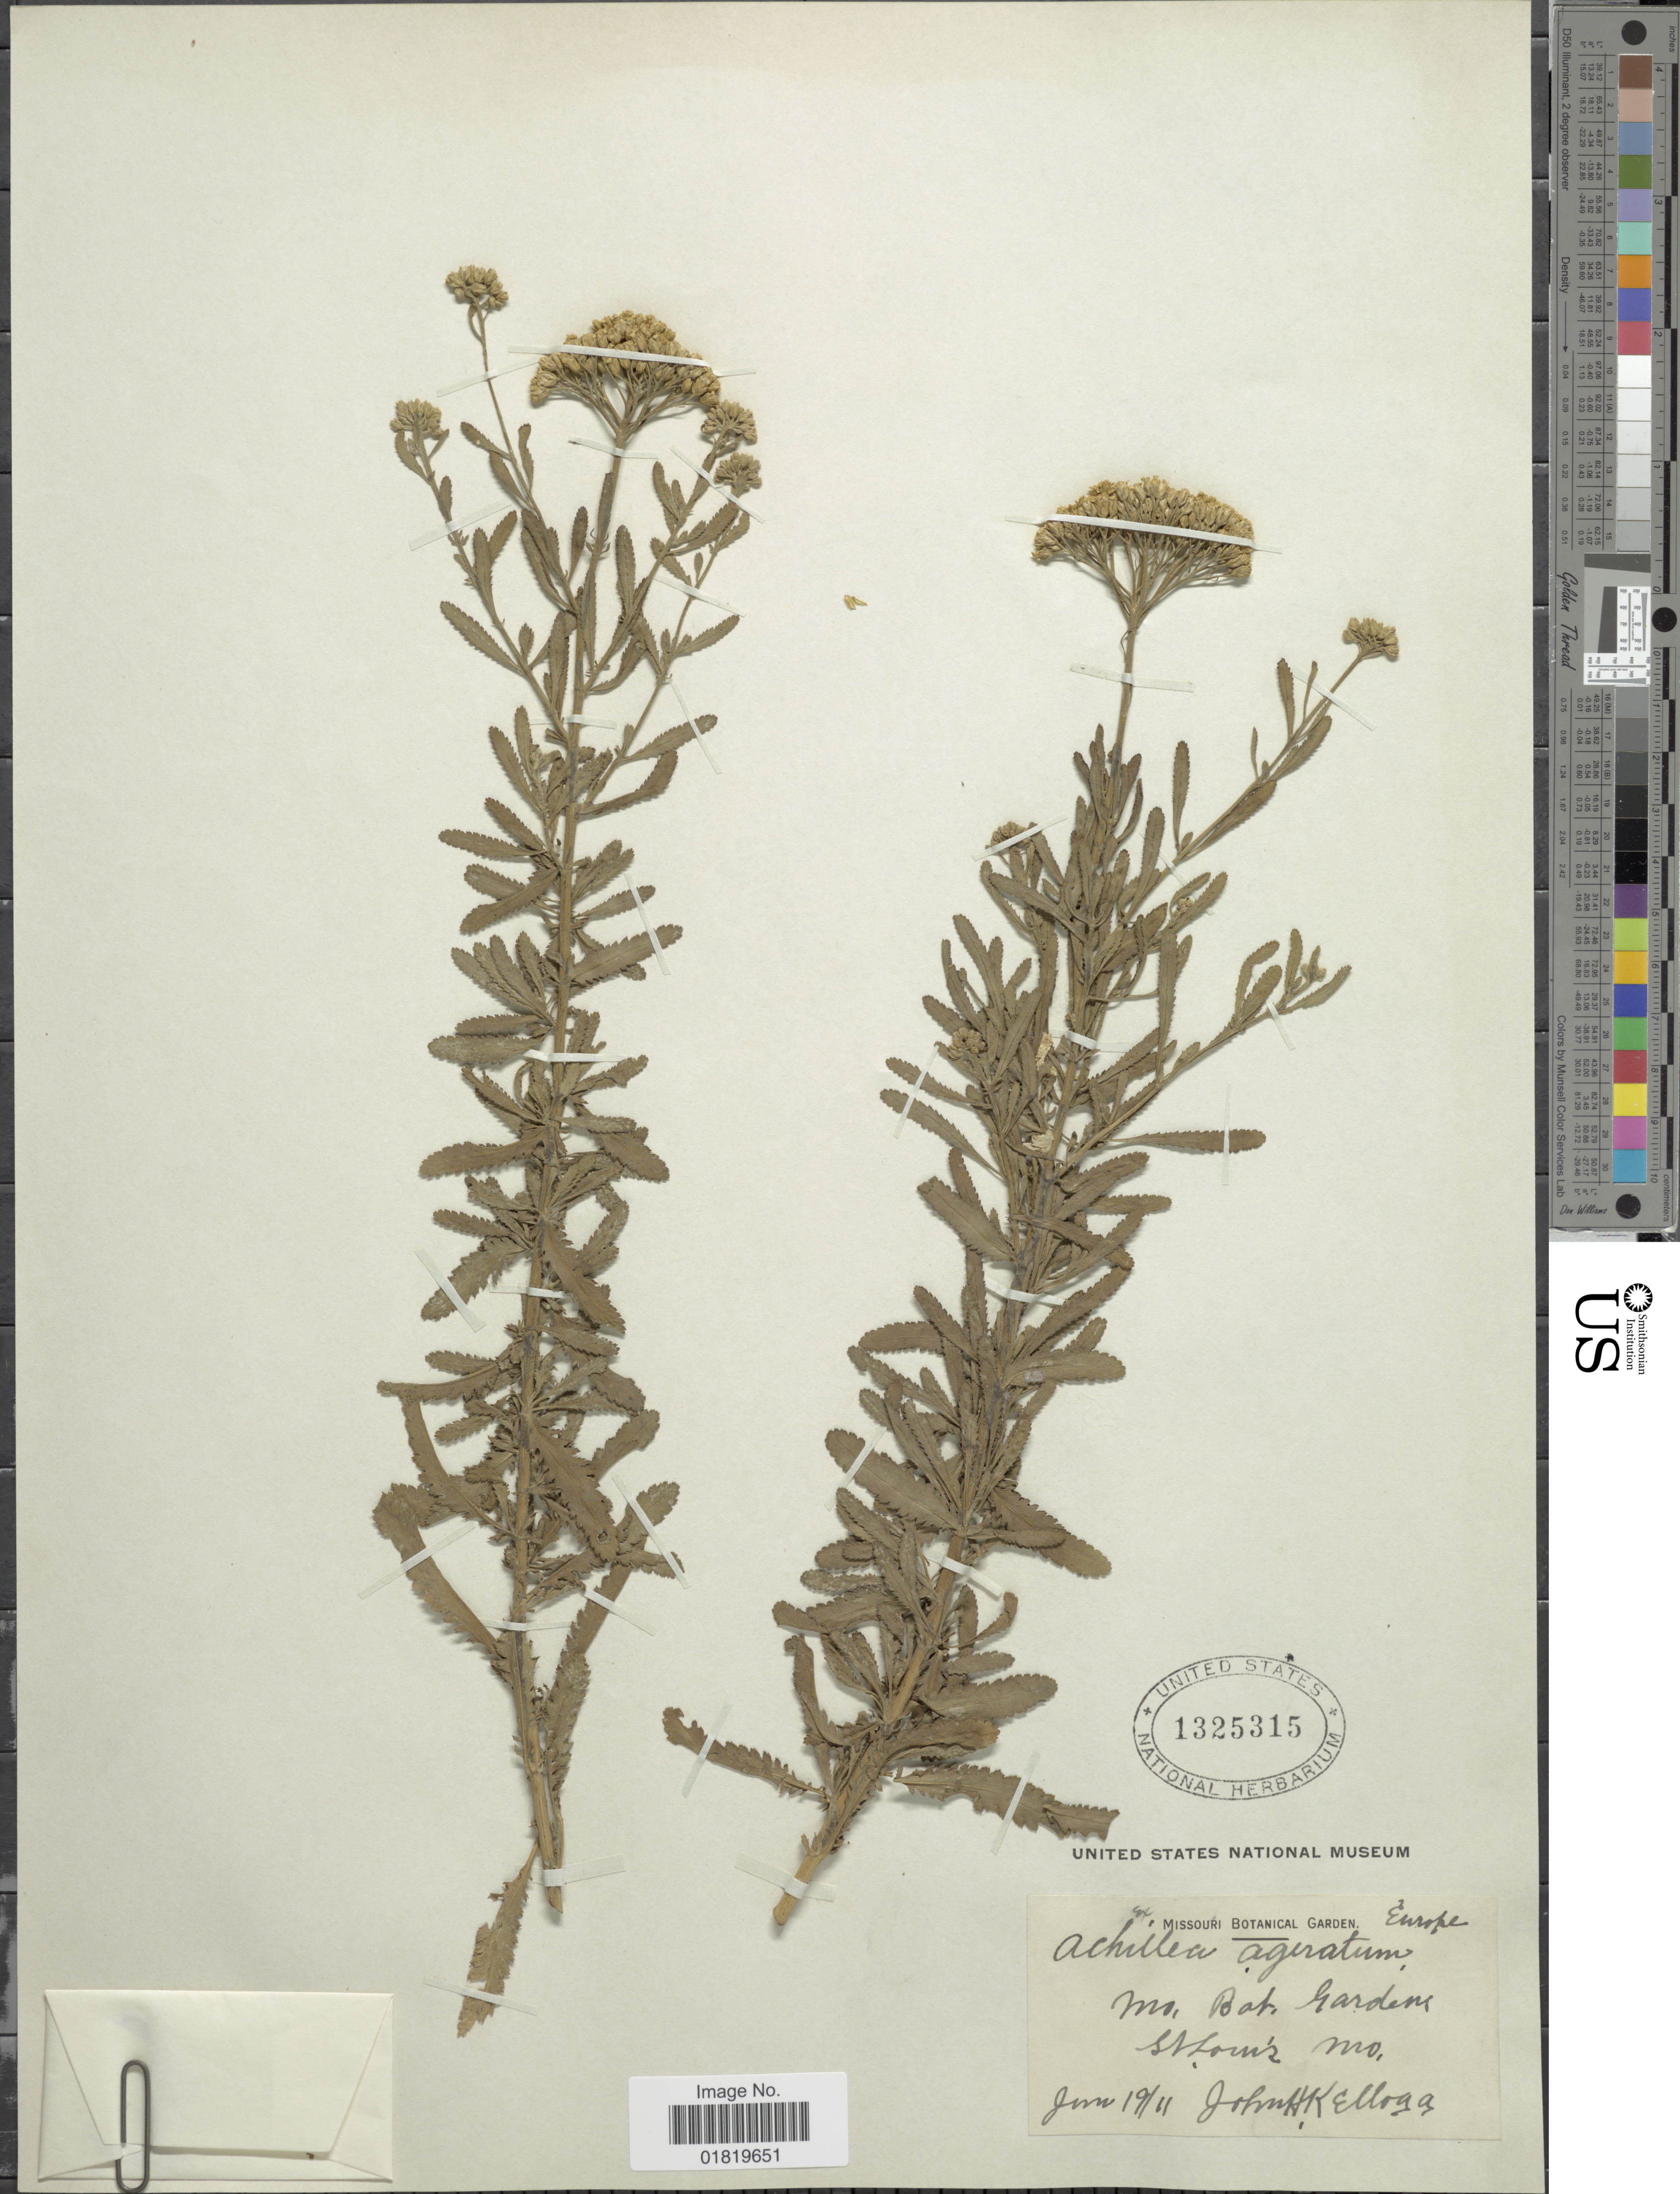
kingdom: Plantae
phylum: Tracheophyta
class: Magnoliopsida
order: Asterales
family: Asteraceae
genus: Achillea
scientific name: Achillea ageratum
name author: L.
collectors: J. H. Kellogg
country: United States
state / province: Missouri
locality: St. Louis, Mo.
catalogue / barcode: US 1325315